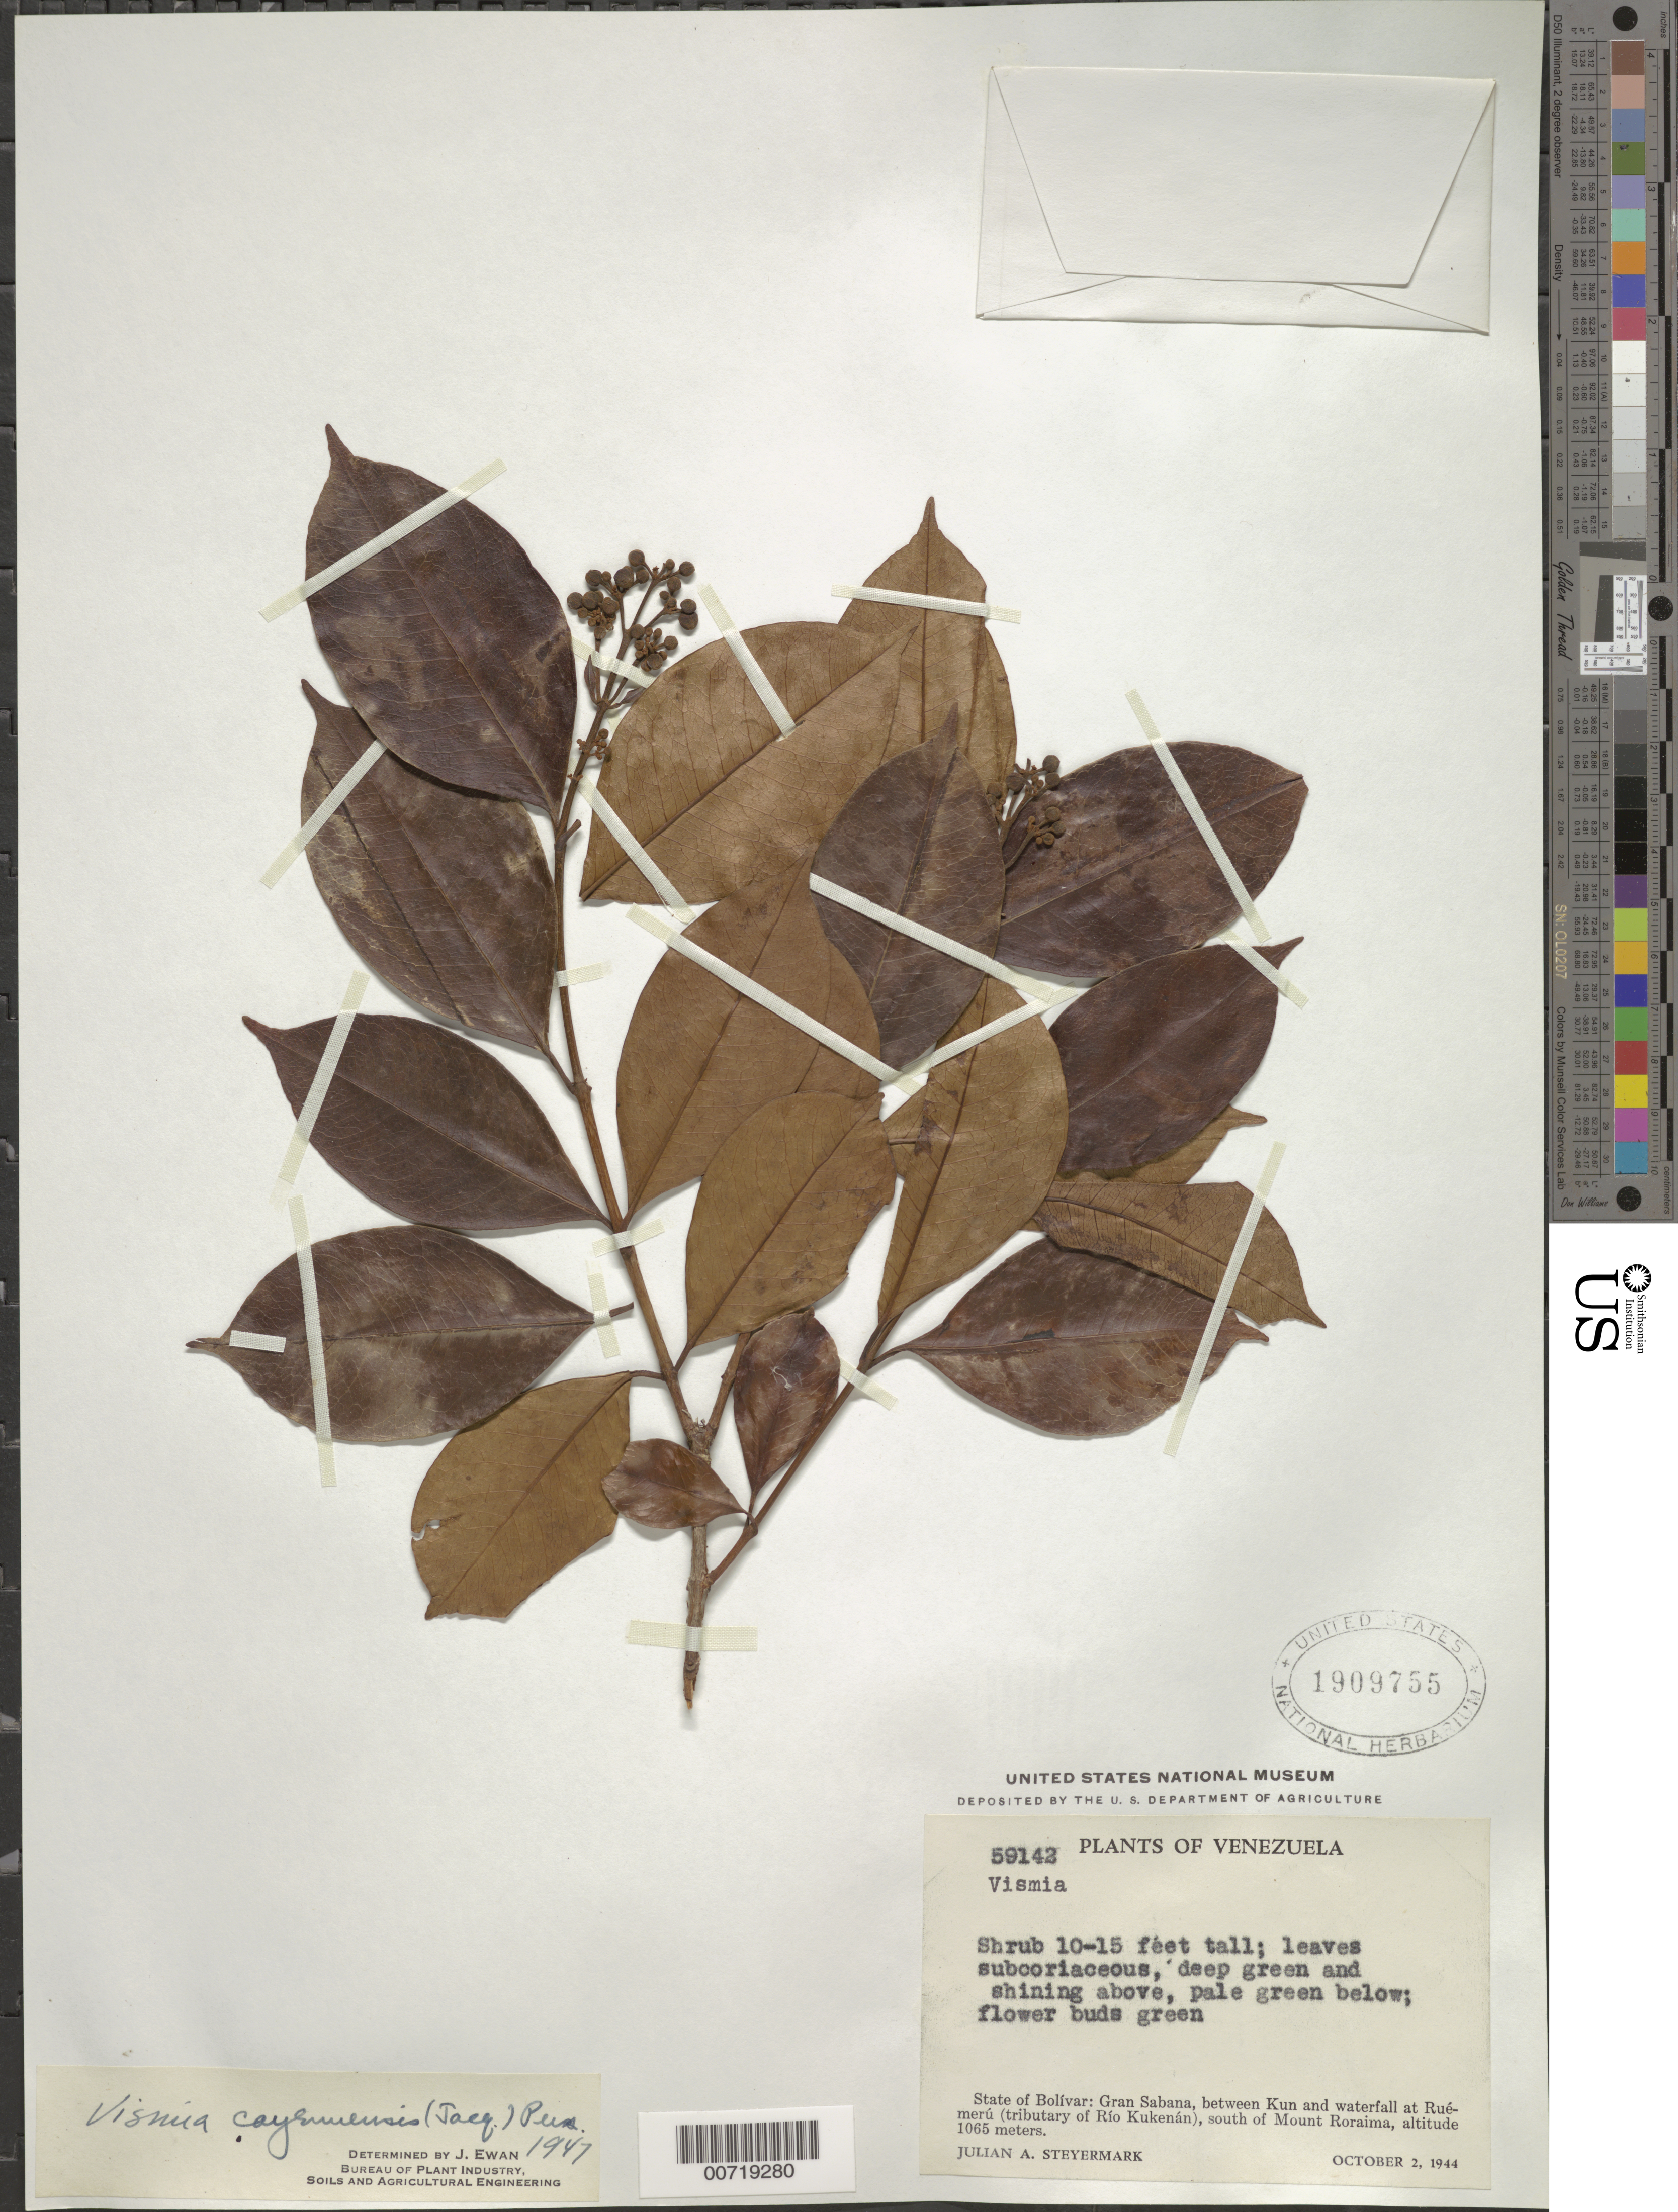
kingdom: Plantae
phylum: Tracheophyta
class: Magnoliopsida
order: Malpighiales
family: Hypericaceae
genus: Vismia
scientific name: Vismia cayennensis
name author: (Jacq.) Pers.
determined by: Ewan, J. A.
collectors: J. Steyermark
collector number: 59142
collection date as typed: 2-Oct-44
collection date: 1944-10-02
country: Venezuela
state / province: Bolívar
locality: Gran Sabana, between Kun and waterfall at Rué-merú (trib. Río Kukenán), south of Mt. Roraima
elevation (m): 1065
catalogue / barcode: US 1909755